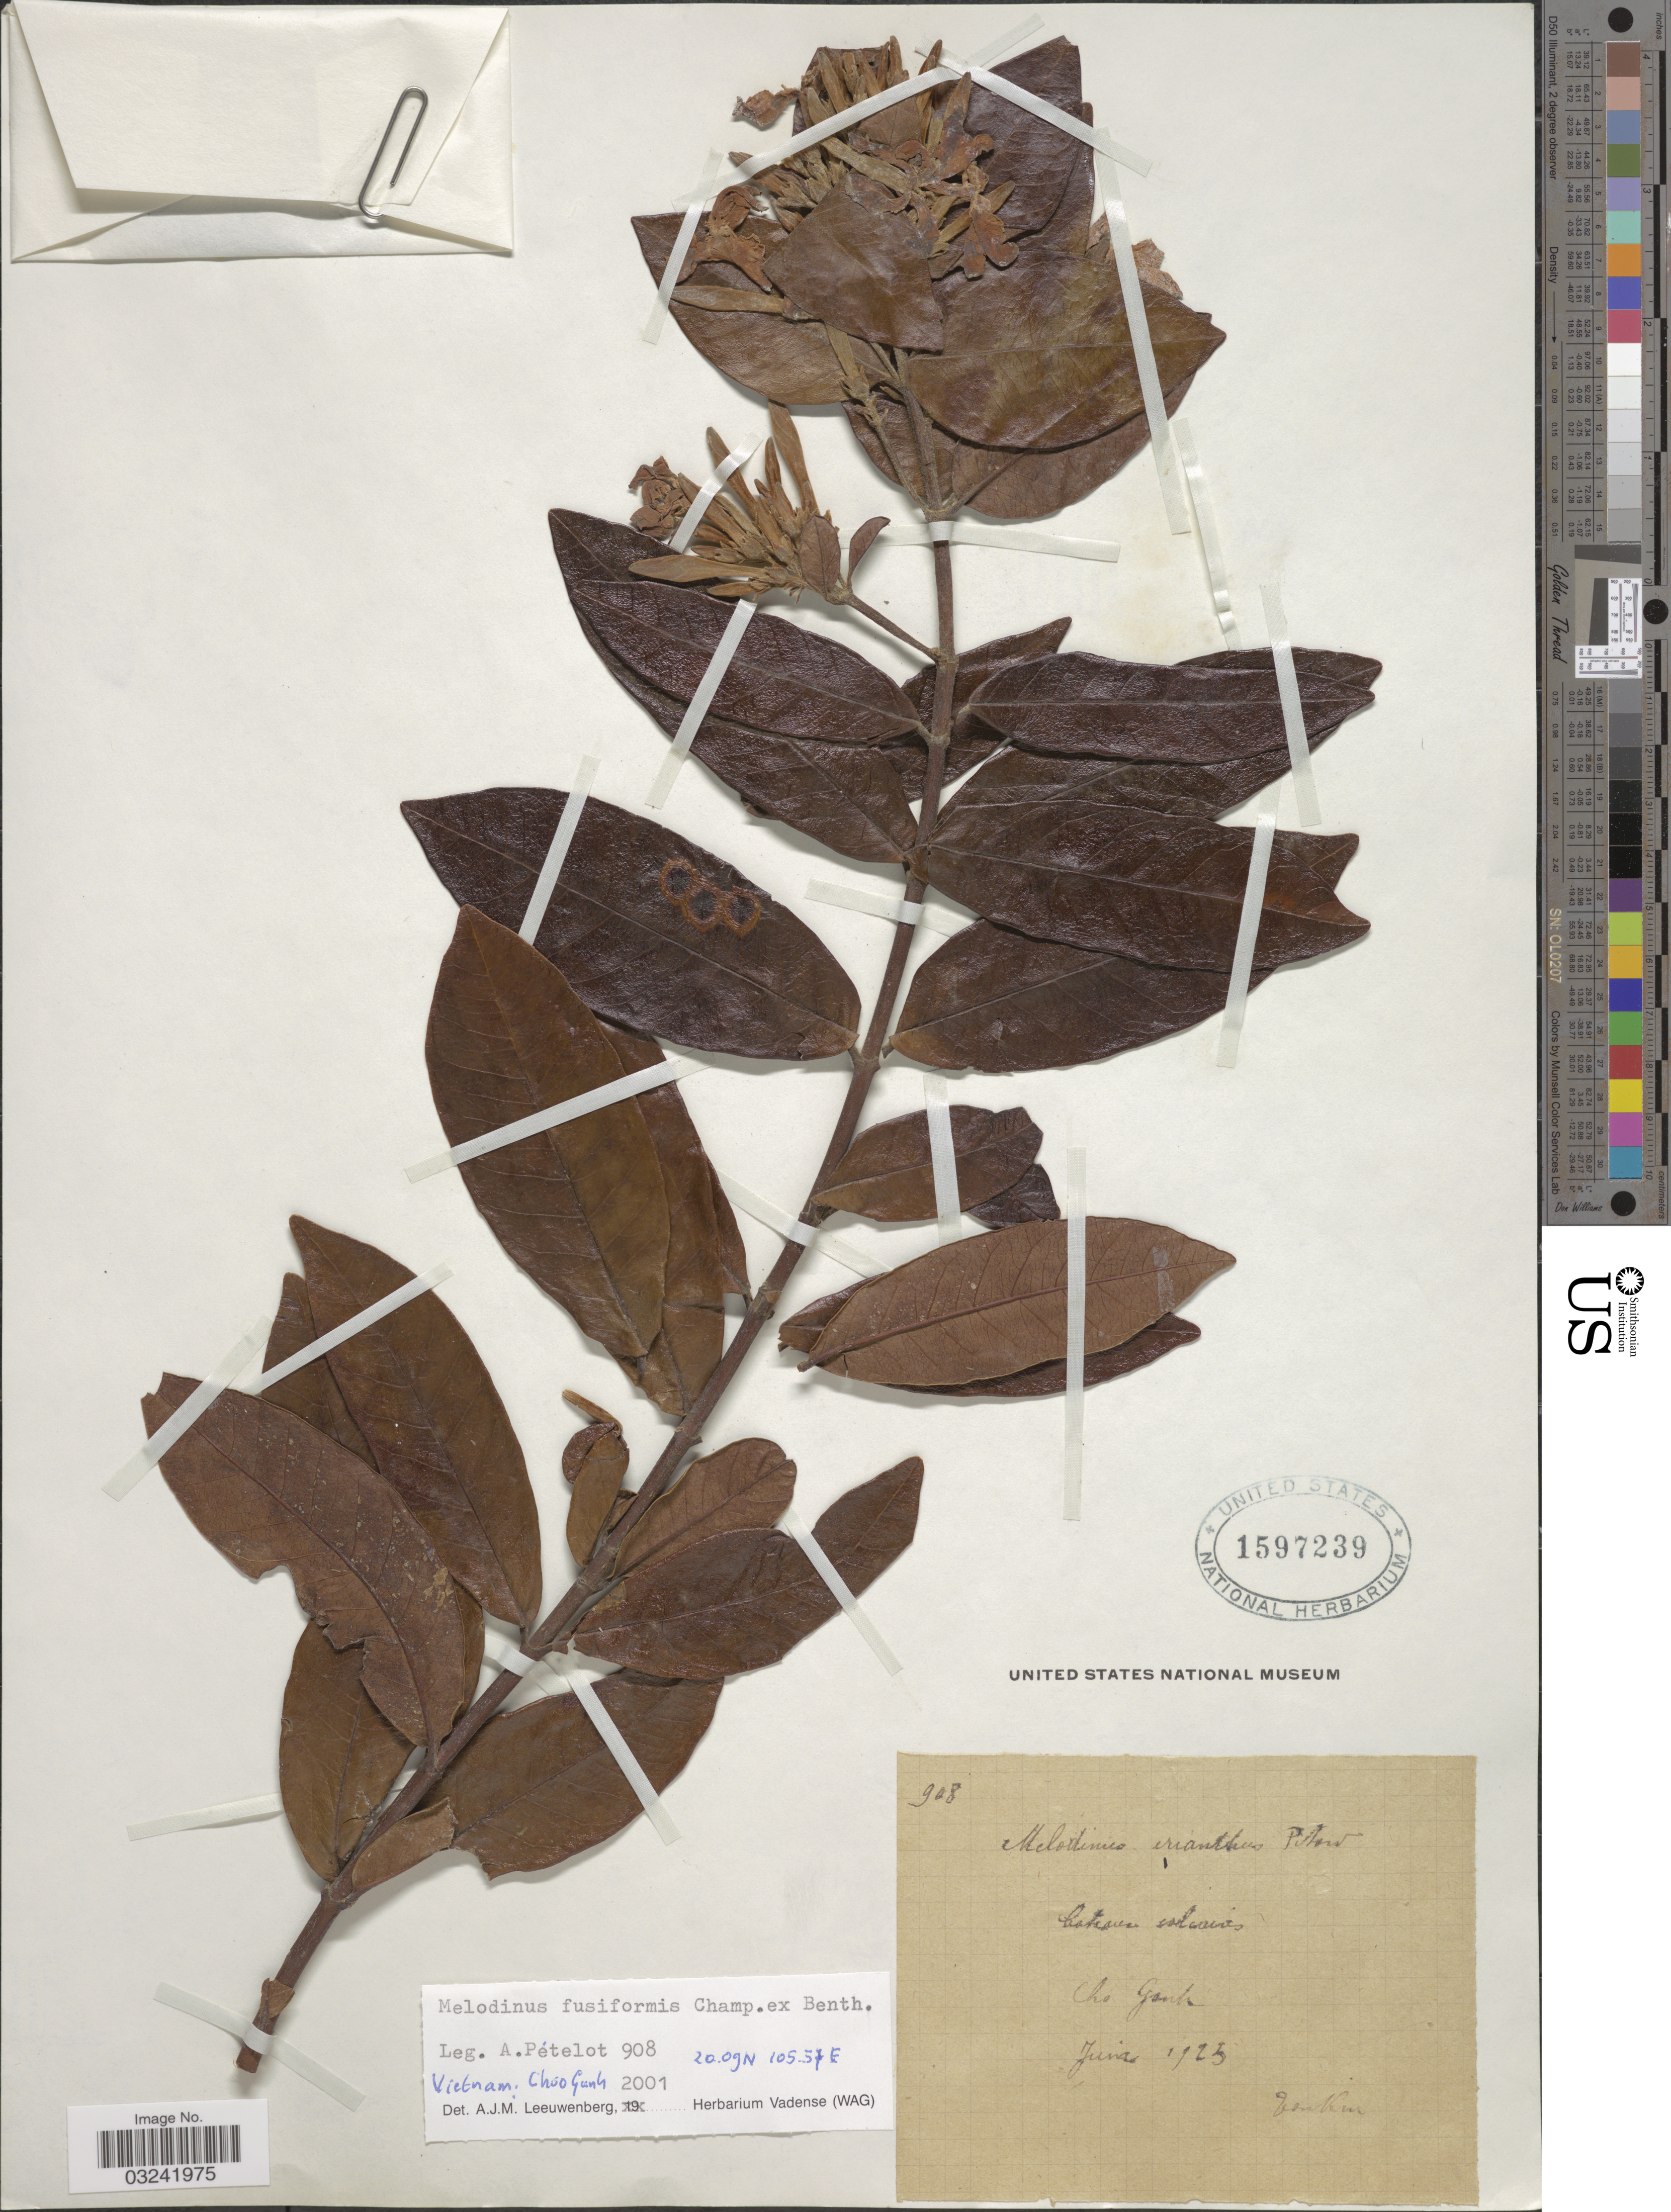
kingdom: Plantae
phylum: Tracheophyta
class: Magnoliopsida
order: Gentianales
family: Apocynaceae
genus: Melodinus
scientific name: Melodinus acutiflorus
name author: F. Muell.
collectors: P. A. Pételot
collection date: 1923-06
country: Vietnam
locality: Cho Ganh.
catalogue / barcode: US 1597239